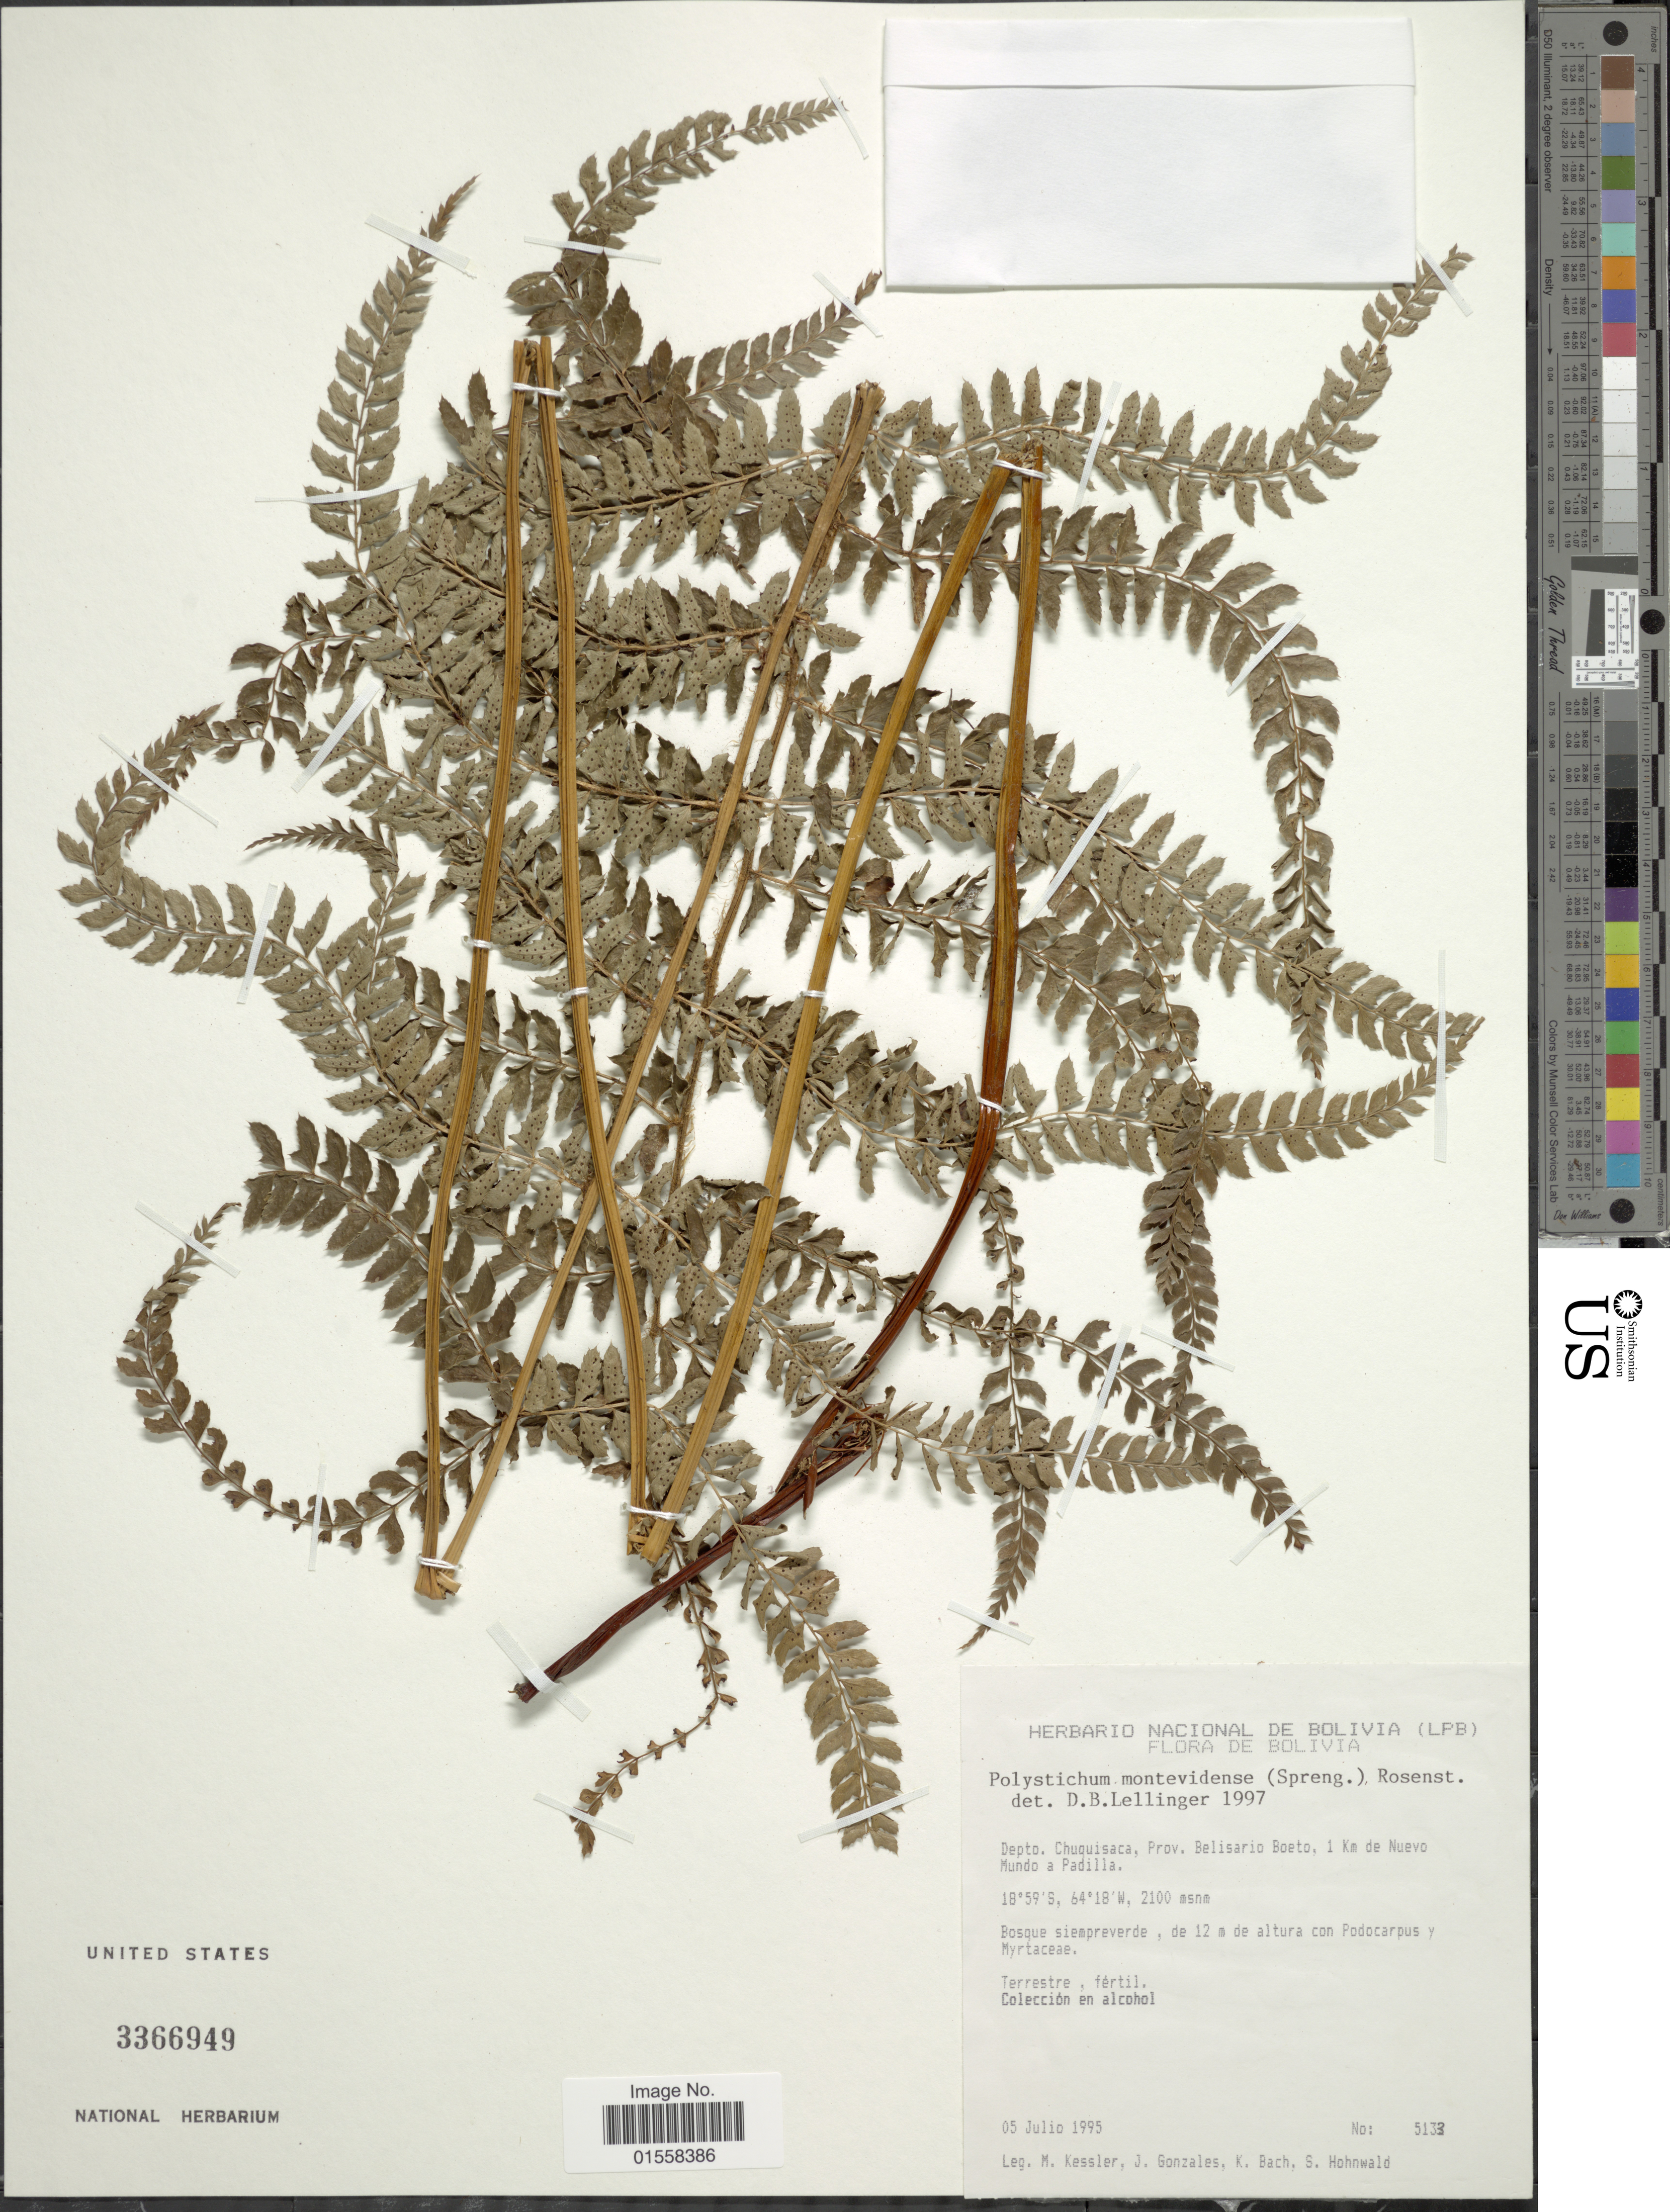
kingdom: Plantae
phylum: Tracheophyta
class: Polypodiopsida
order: Polypodiales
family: Dryopteridaceae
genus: Polystichum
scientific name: Polystichum montevidense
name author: (Spreng.) Rosenst.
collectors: M. Kessler, J. Gonzales, K. Bach & S. Hohnwald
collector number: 5133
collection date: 1995-07-05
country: Bolivia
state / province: Chuquisaca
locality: Depto. Chuquisaca, Prov. Belisario Boeto, 1 Km de Nuevo, Mundo a Padilla.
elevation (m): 2100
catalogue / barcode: US 3366949